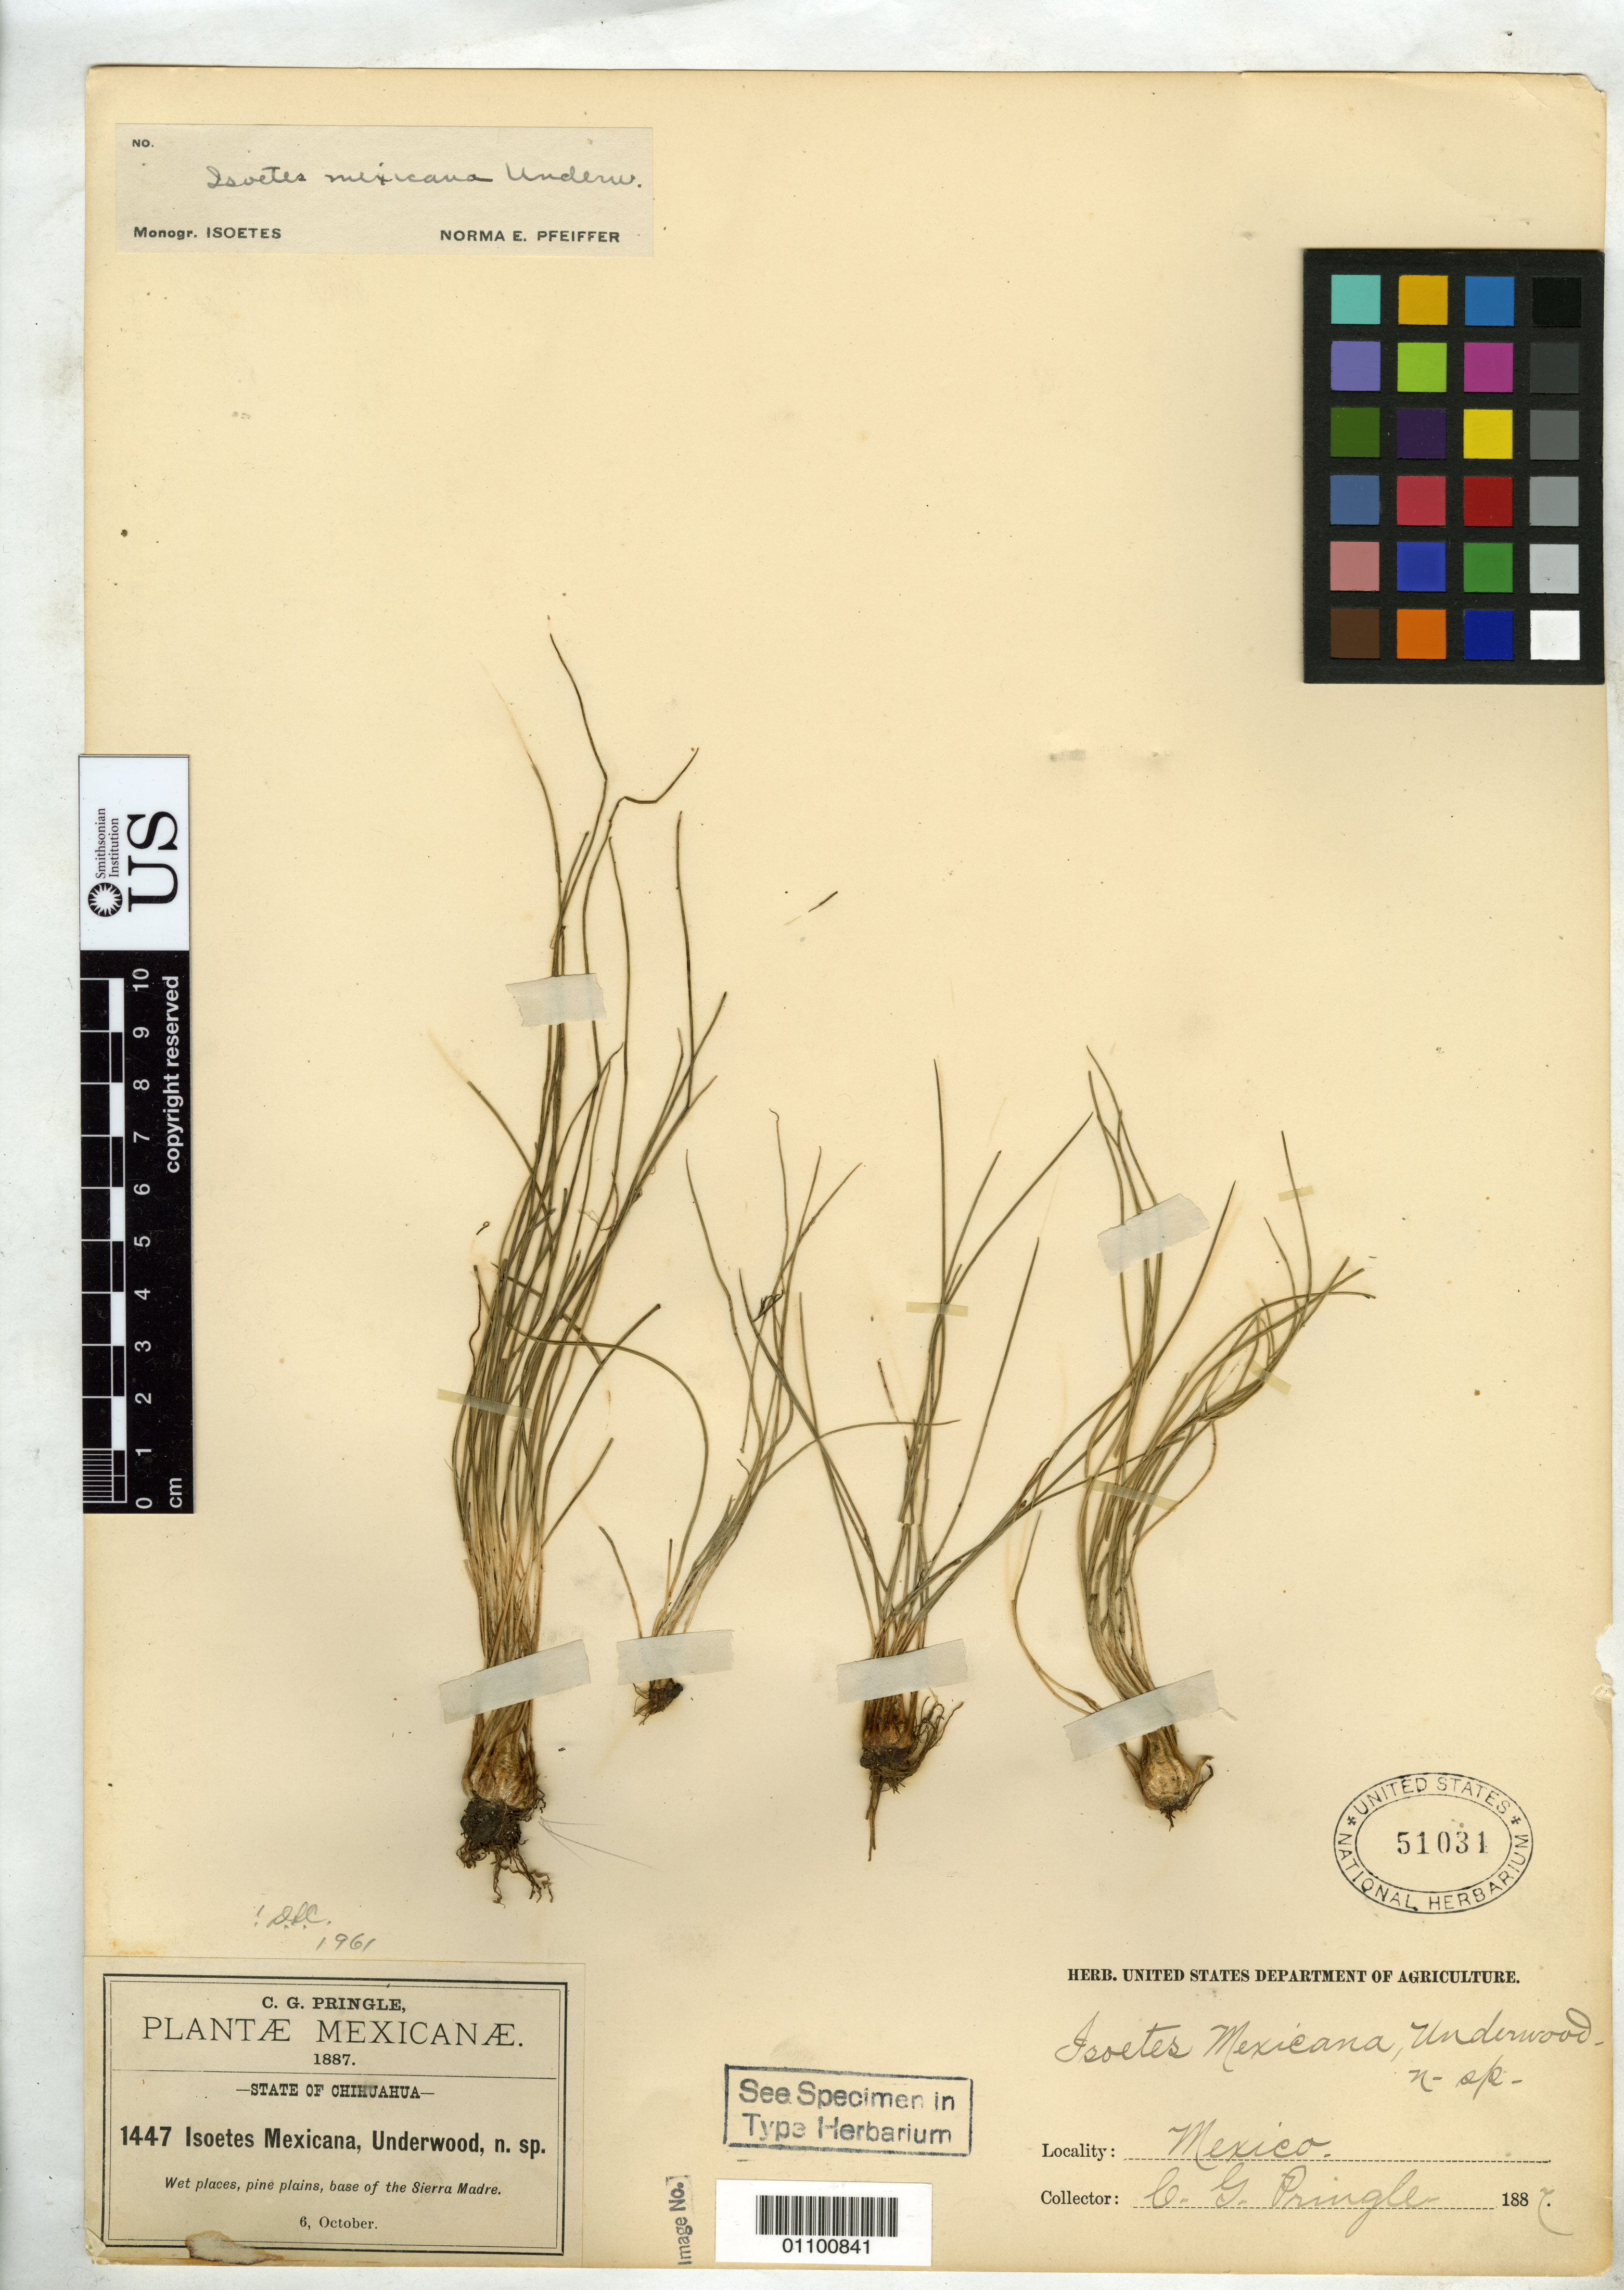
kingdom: Plantae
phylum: Tracheophyta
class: Lycopodiopsida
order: Isoetales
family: Isoetaceae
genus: Isoetes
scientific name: Isoetes mexicana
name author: Underw.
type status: Isotype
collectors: C. G. Pringle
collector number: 1447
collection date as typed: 06 Oct 1887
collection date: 1887-10-06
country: Mexico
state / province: Chihuahua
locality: Base of Sierra Madre.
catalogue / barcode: US 51031